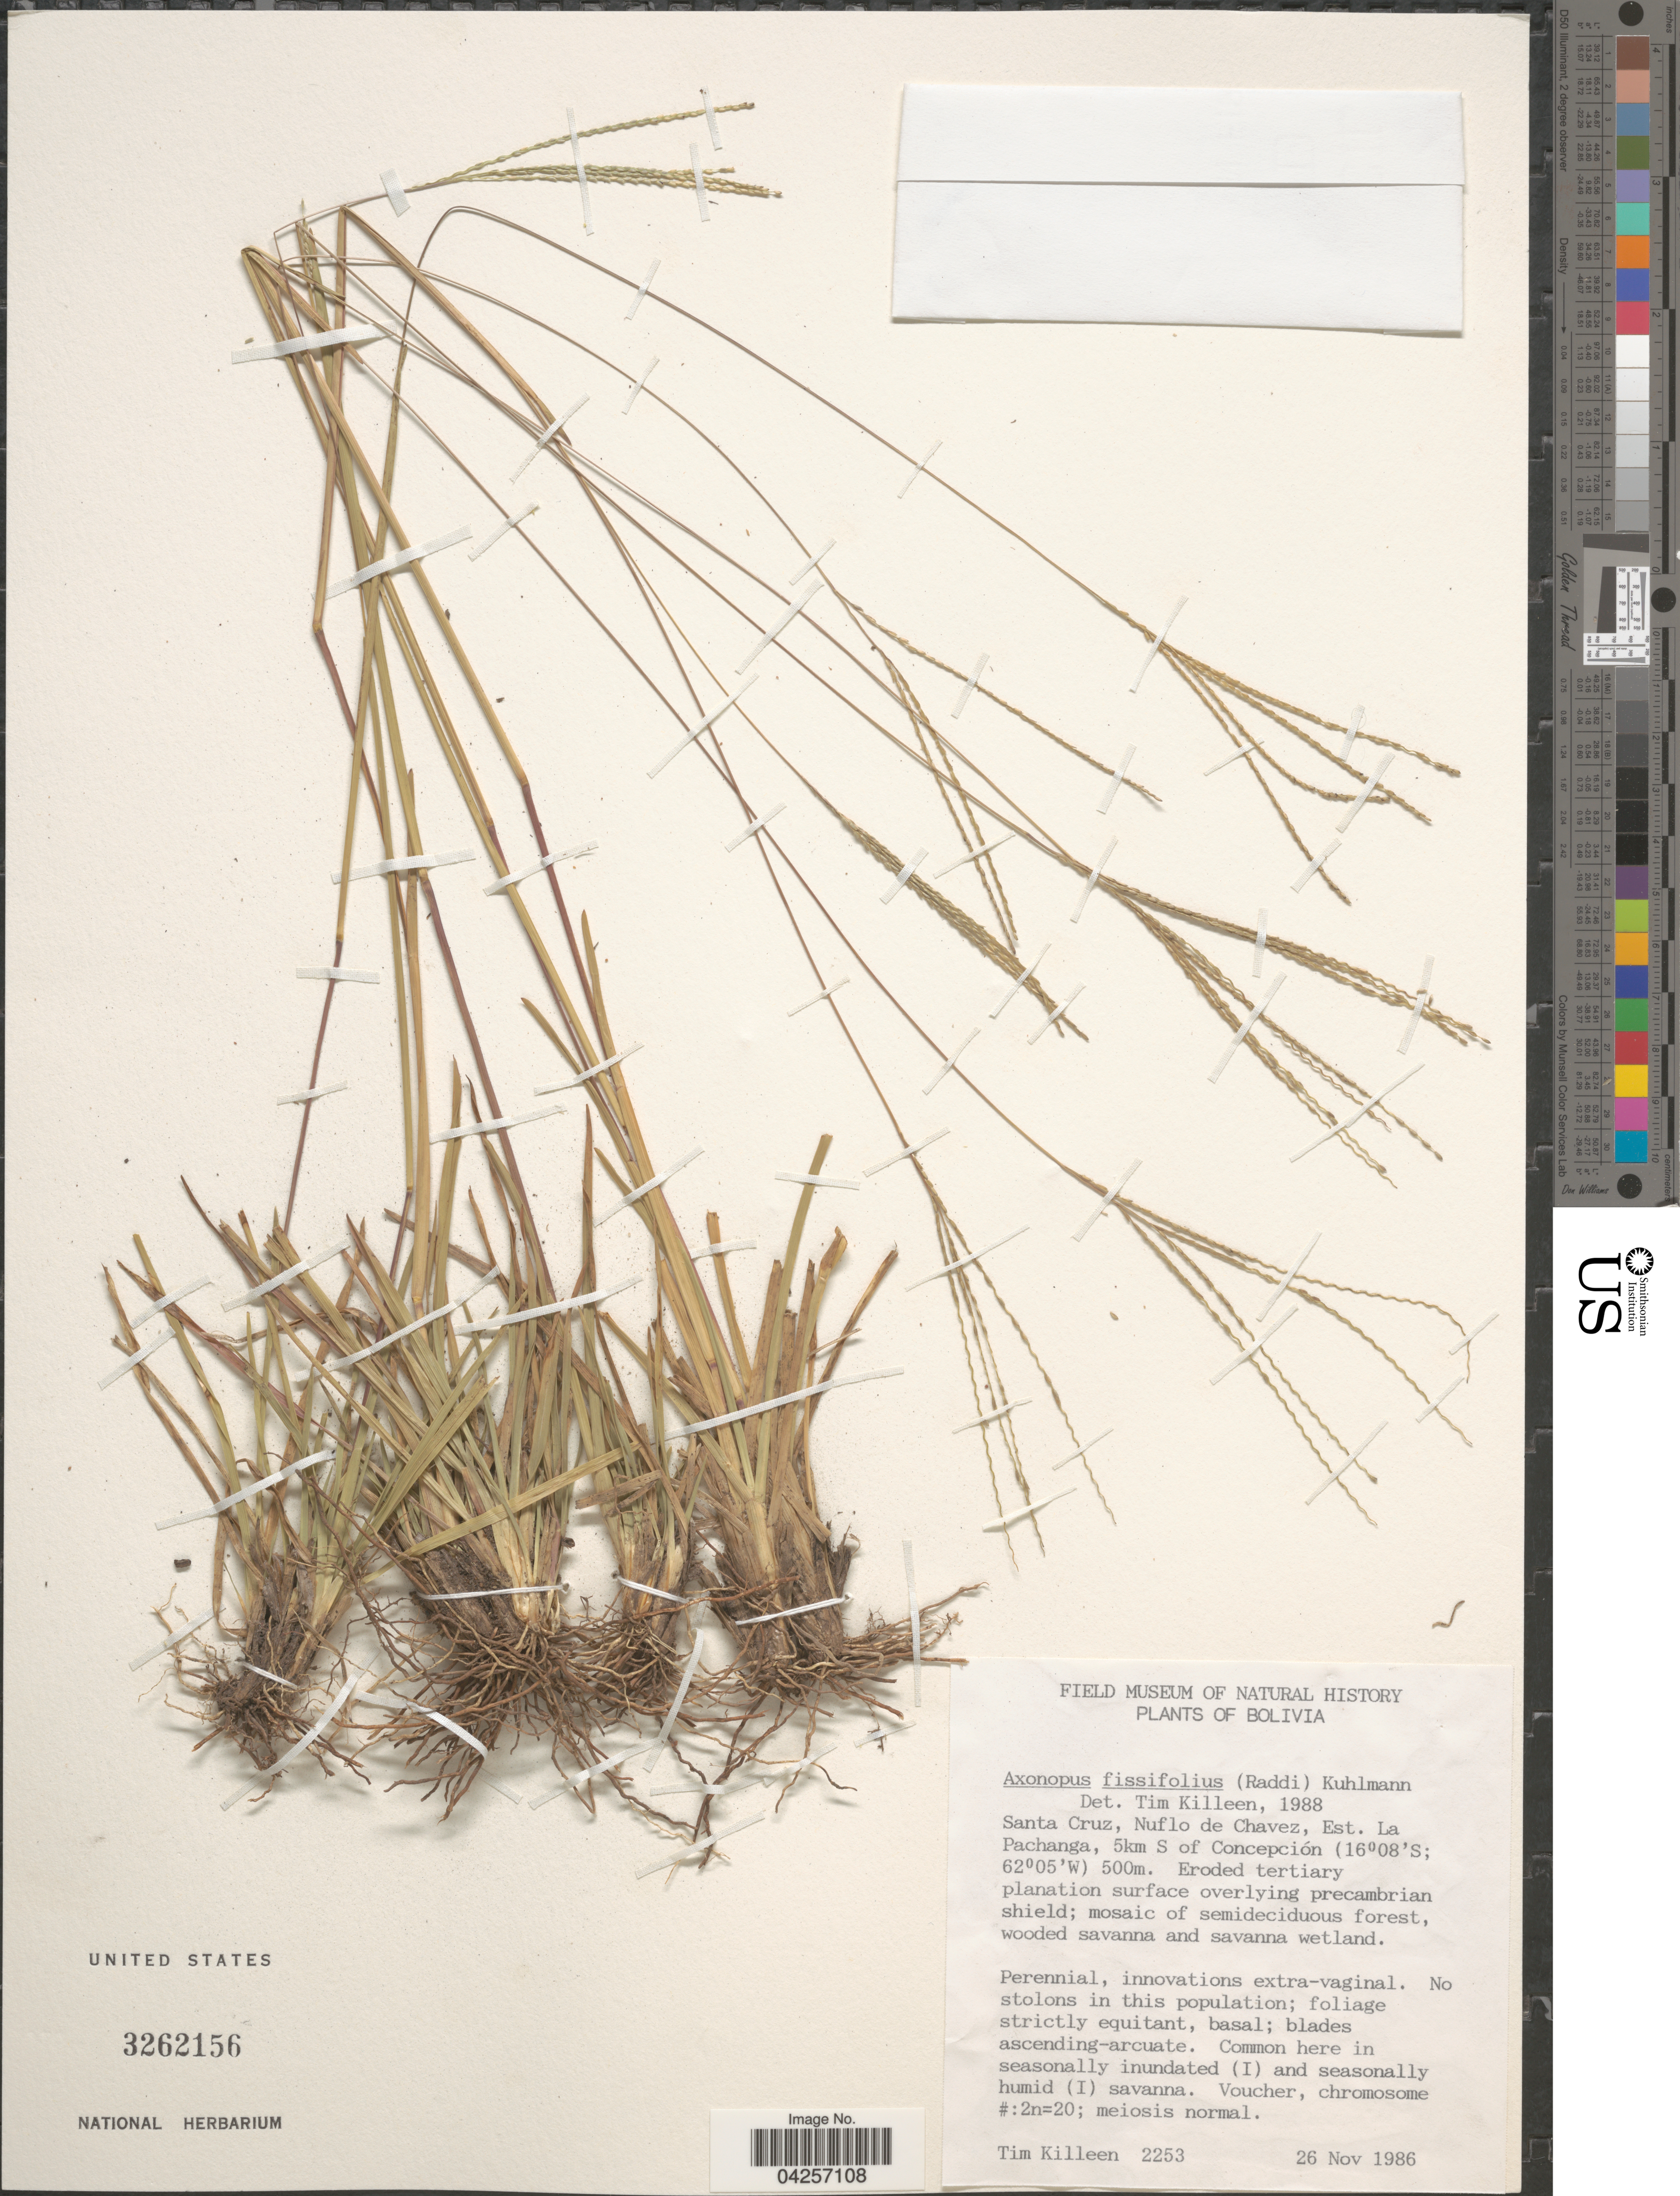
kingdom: Plantae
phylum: Tracheophyta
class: Liliopsida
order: Poales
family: Poaceae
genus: Axonopus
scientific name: Axonopus fissifolius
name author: (Raddi) Kuhlm.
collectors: T. J. Killeen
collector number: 2253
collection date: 1986-11-26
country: Bolivia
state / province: Santa Cruz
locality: Nuflo de Chavez, Est. La Pachanga, 5km S of Concepción.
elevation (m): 500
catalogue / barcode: US 3262156